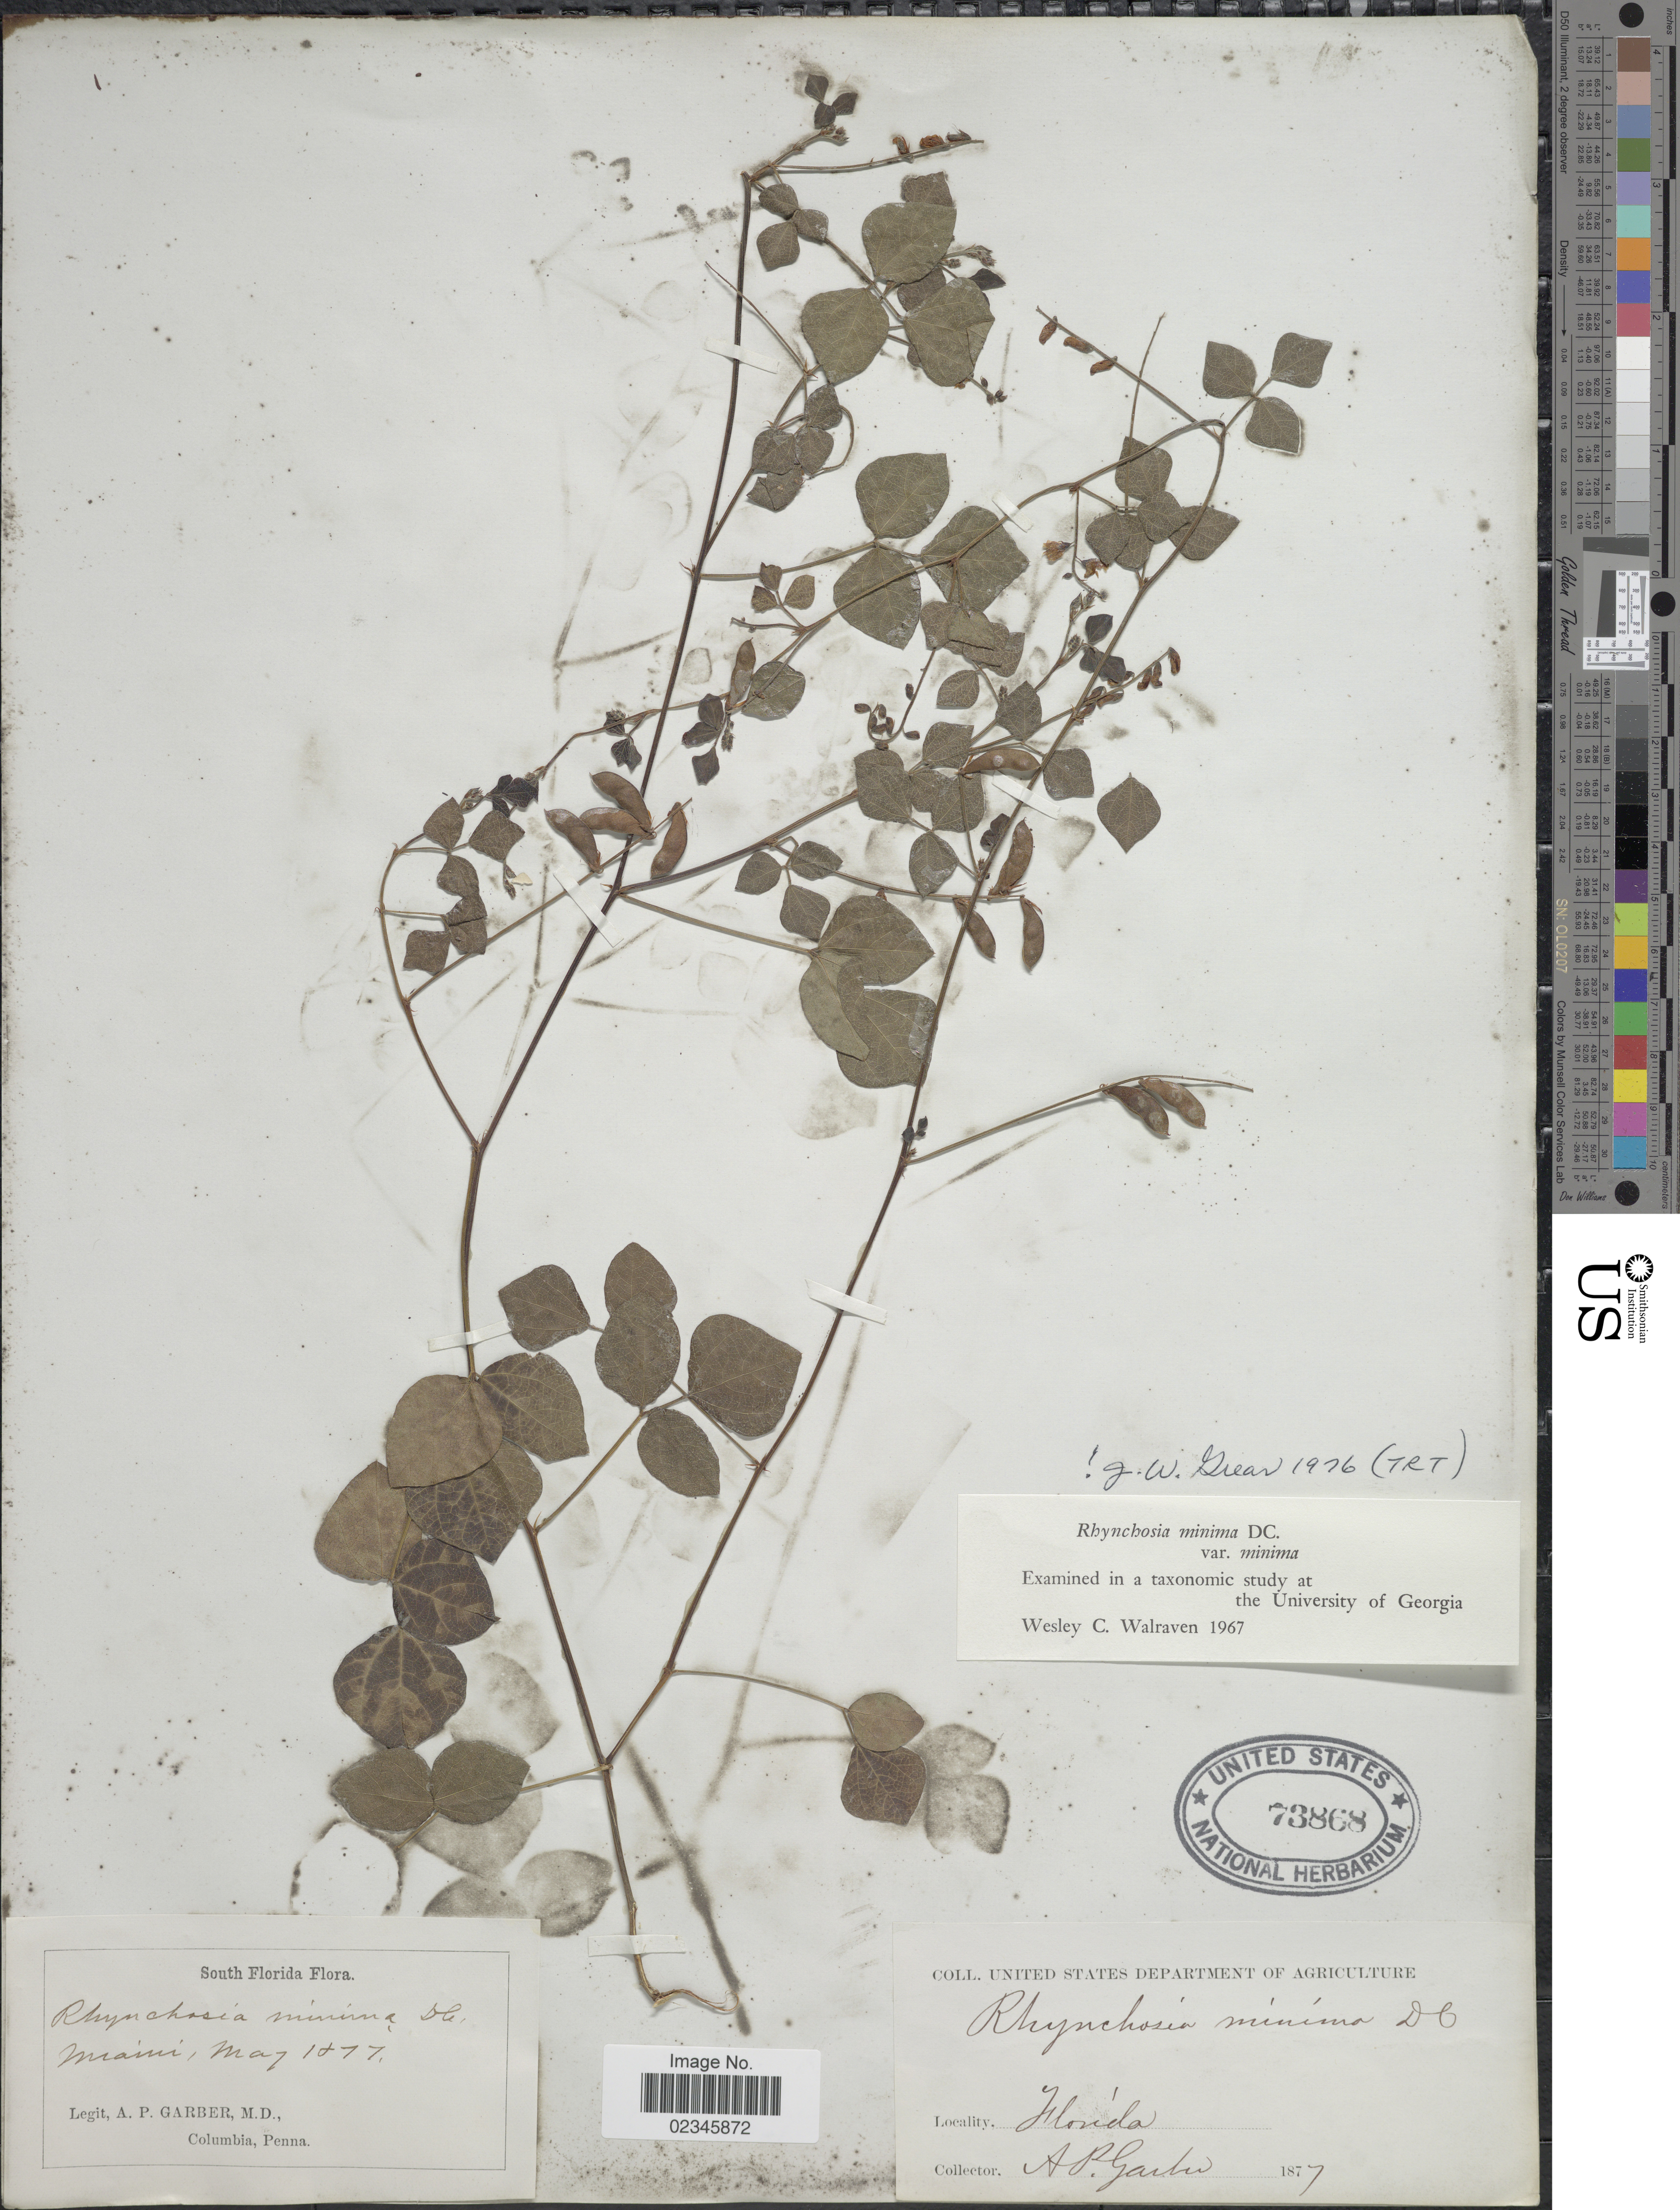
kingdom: Plantae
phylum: Tracheophyta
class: Magnoliopsida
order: Fabales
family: Fabaceae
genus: Rhynchosia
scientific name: Rhynchosia minima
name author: (L.) DC.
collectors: A. P. Garber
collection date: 1877-05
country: United States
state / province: Florida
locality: Miami, South Florida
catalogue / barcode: US 73868